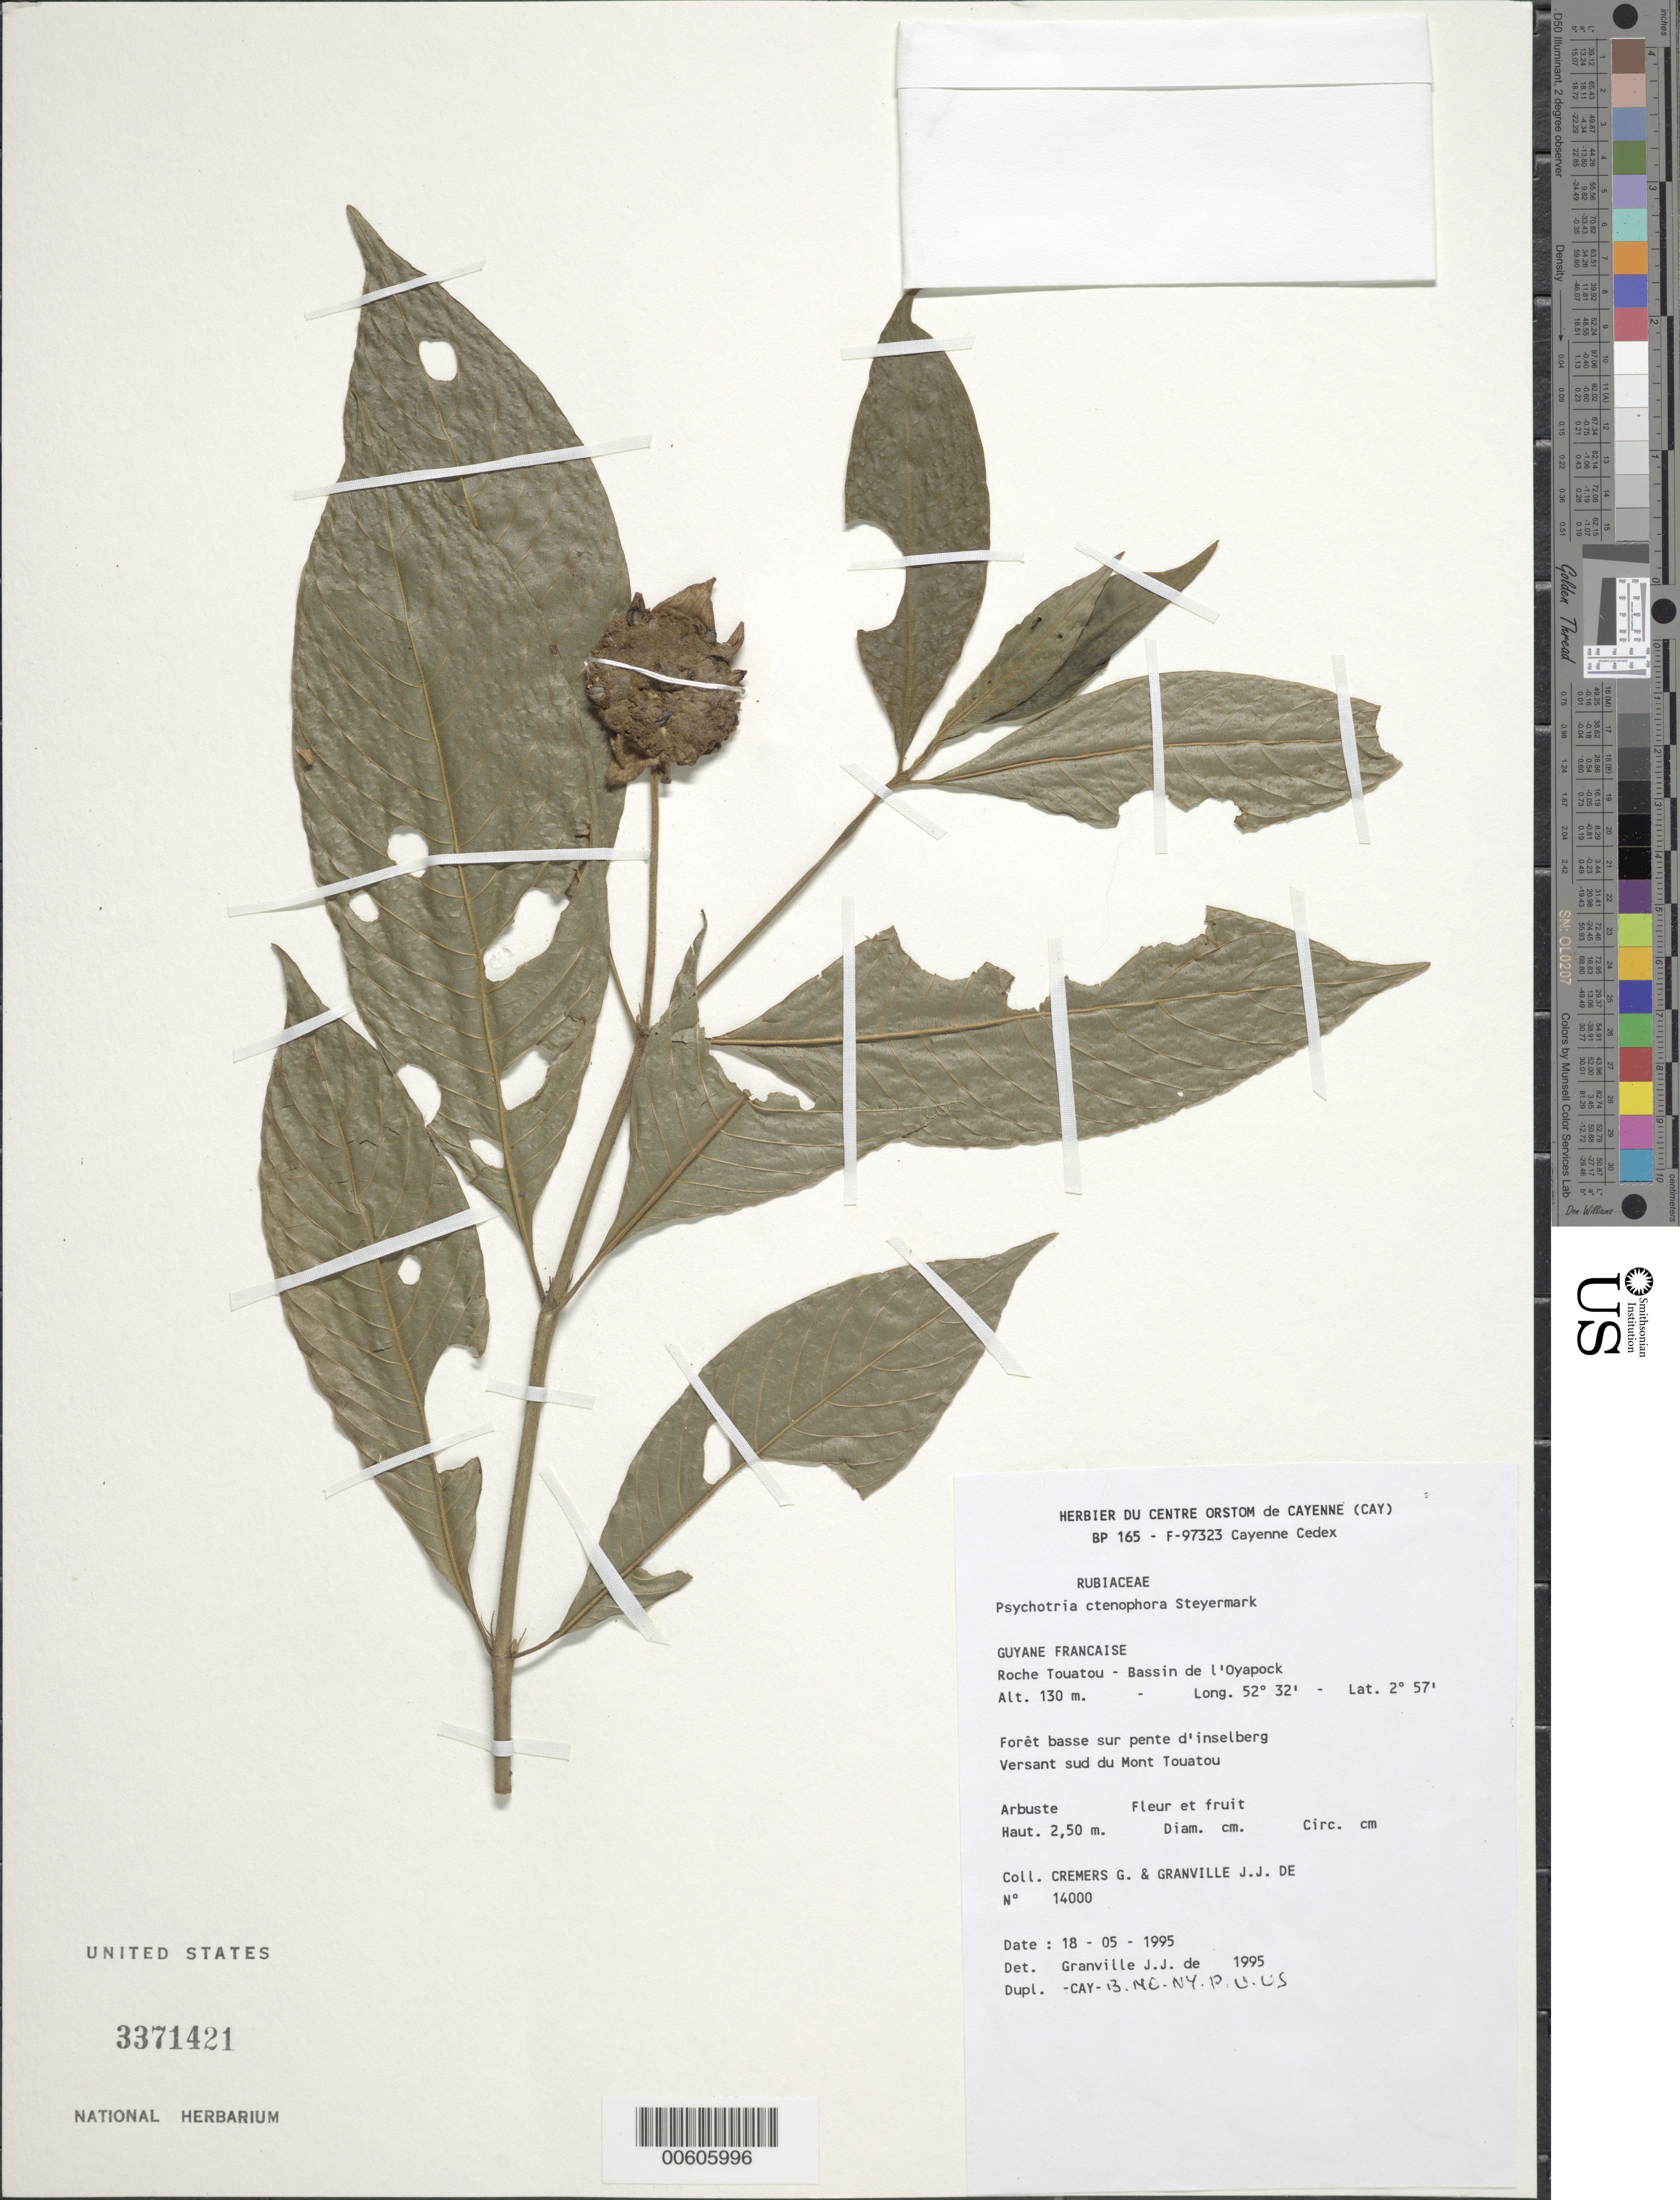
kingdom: Plantae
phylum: Tracheophyta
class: Magnoliopsida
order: Gentianales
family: Rubiaceae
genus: Palicourea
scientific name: Palicourea bracteocardia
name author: (DC.) Delprete & J.H. Kirkbr.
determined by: Kirkbride, J. H., Jr.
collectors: G. Cremers & J.-J. de Granville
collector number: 14000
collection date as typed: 18-May-95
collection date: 1995-05-18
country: French Guiana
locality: Roche Touatou, Bassin de l'Oyapock, versant sud du Mont Touatou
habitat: Forêt basse sur pente d'inselberg; versant sud du Mont Touatou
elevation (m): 130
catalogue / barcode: US 3371421